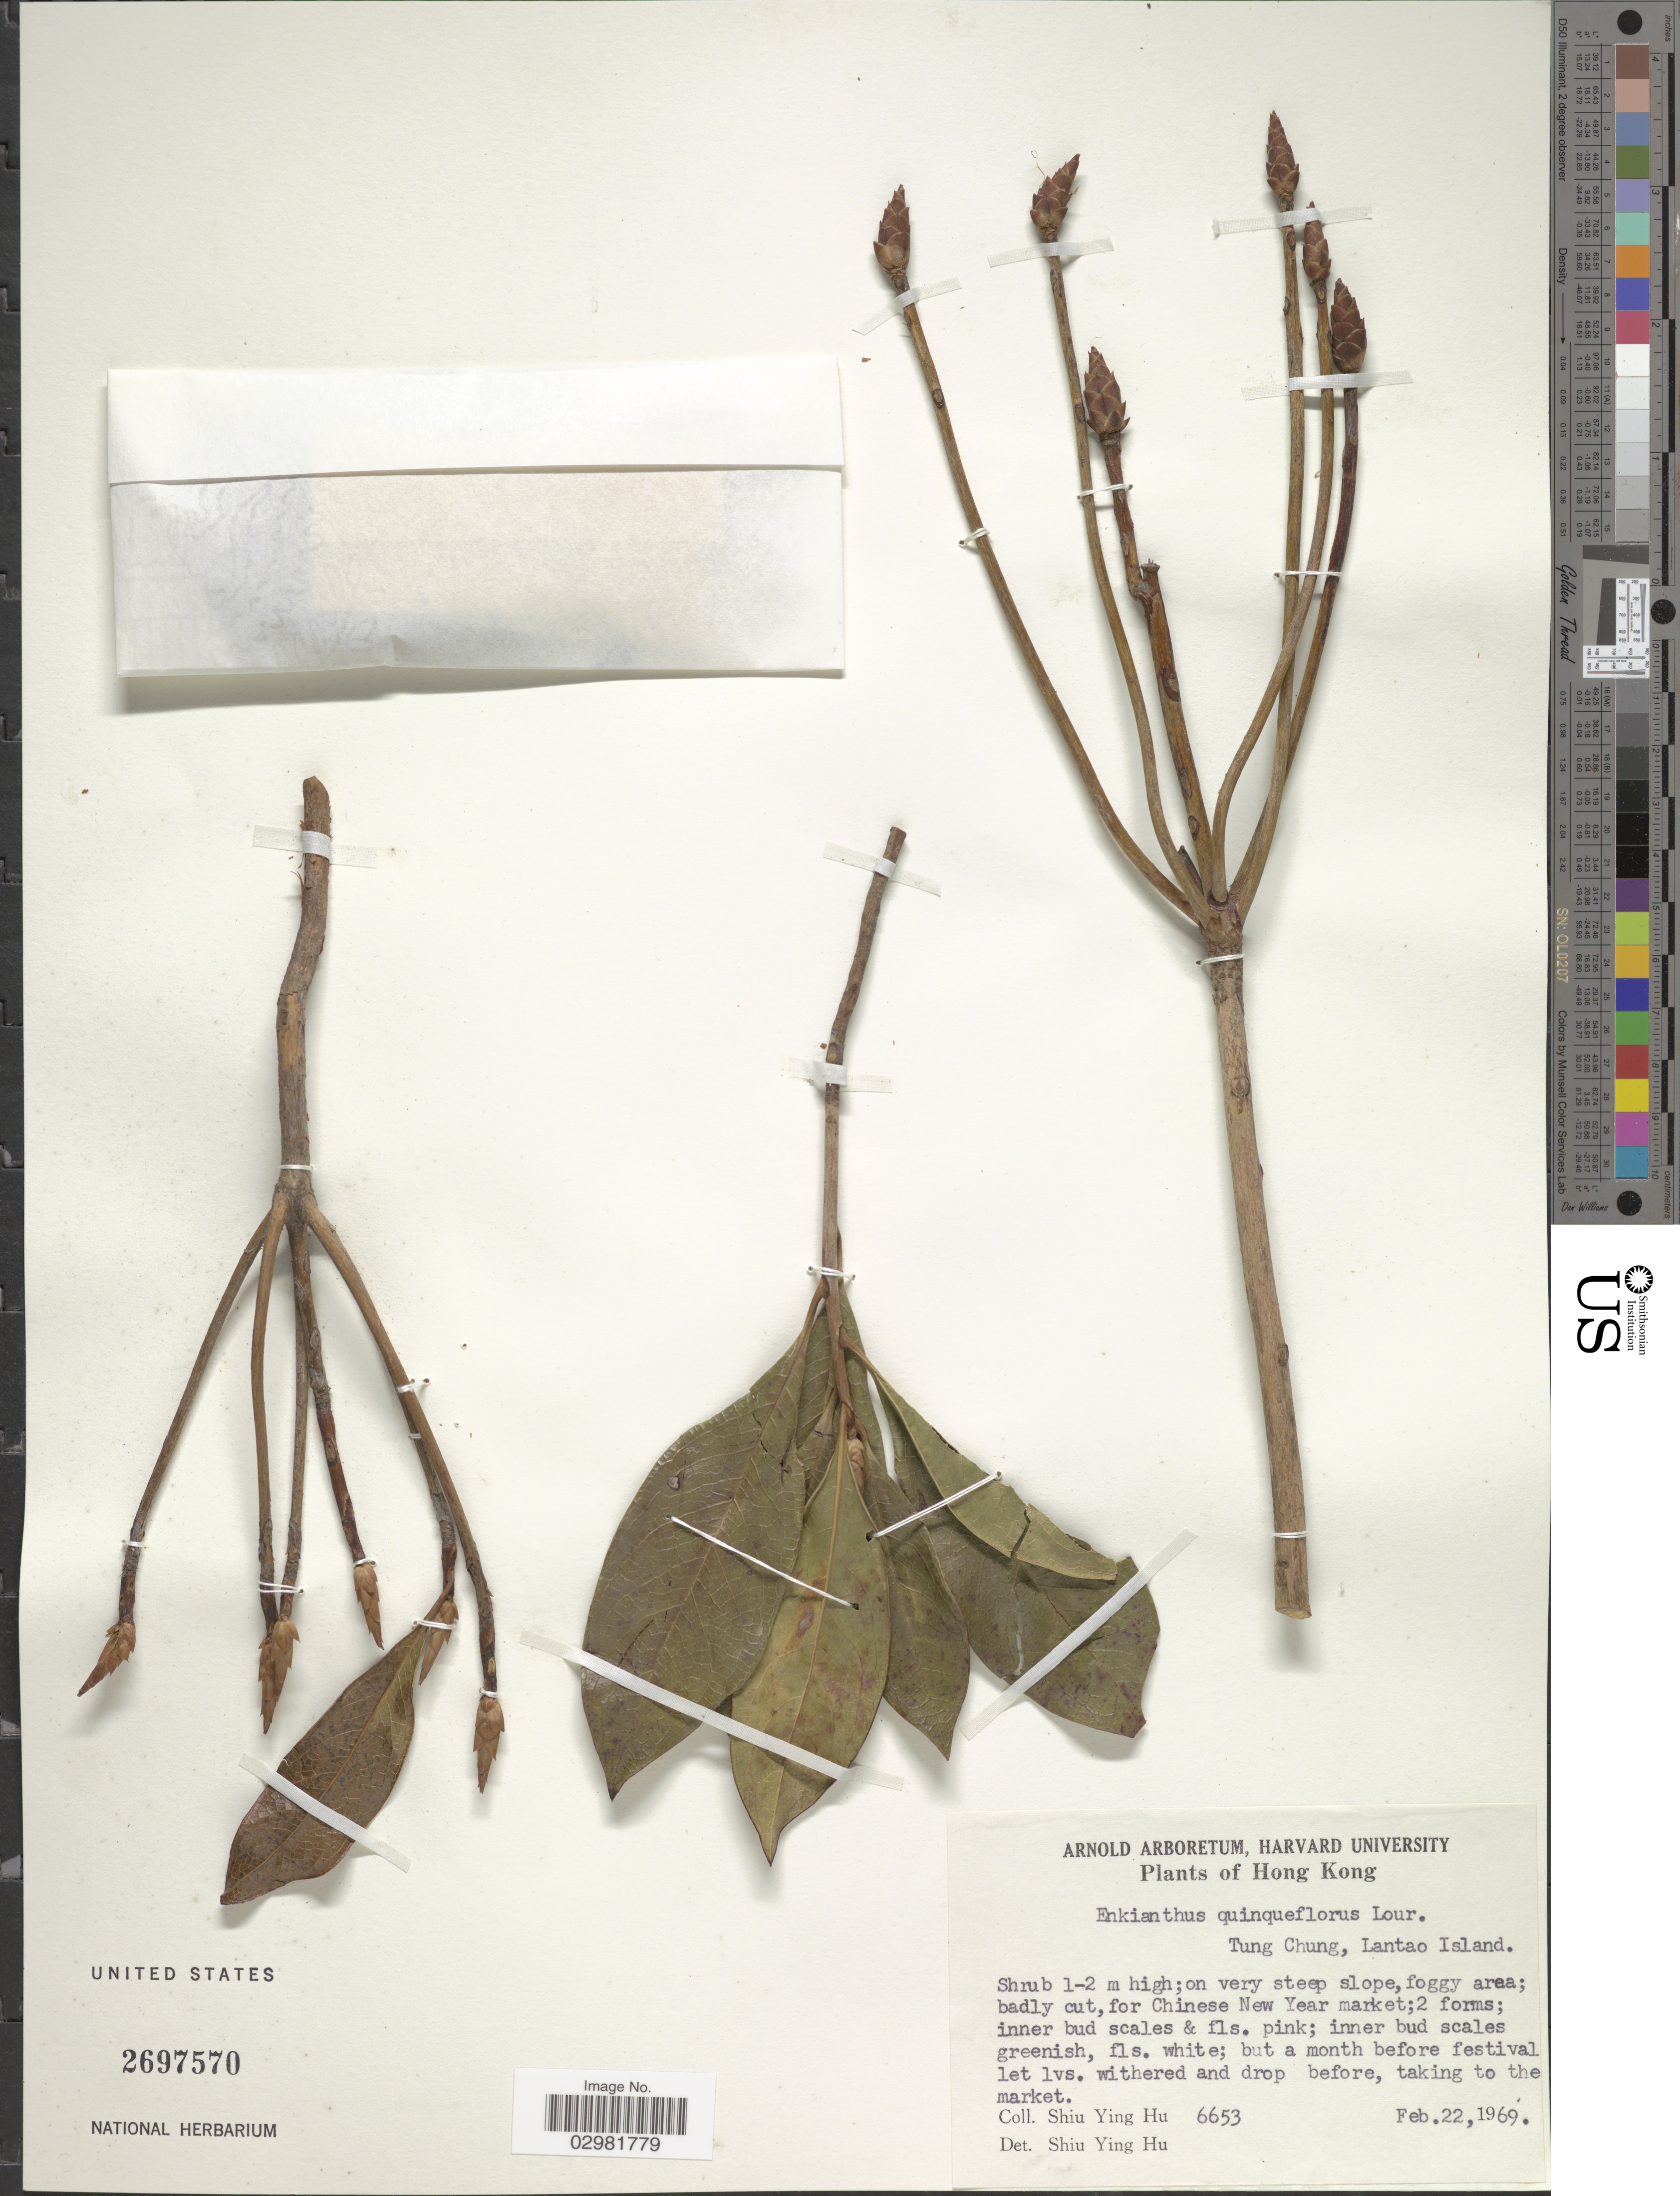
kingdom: Plantae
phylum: Tracheophyta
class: Magnoliopsida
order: Ericales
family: Ericaceae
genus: Enkianthus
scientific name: Enkianthus quinqueflorus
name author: Lour.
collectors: S. Y. Hu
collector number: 6653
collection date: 1969-02-22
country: China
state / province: Hong Kong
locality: Tung Chung, Lantao Island.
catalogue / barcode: US 2697570